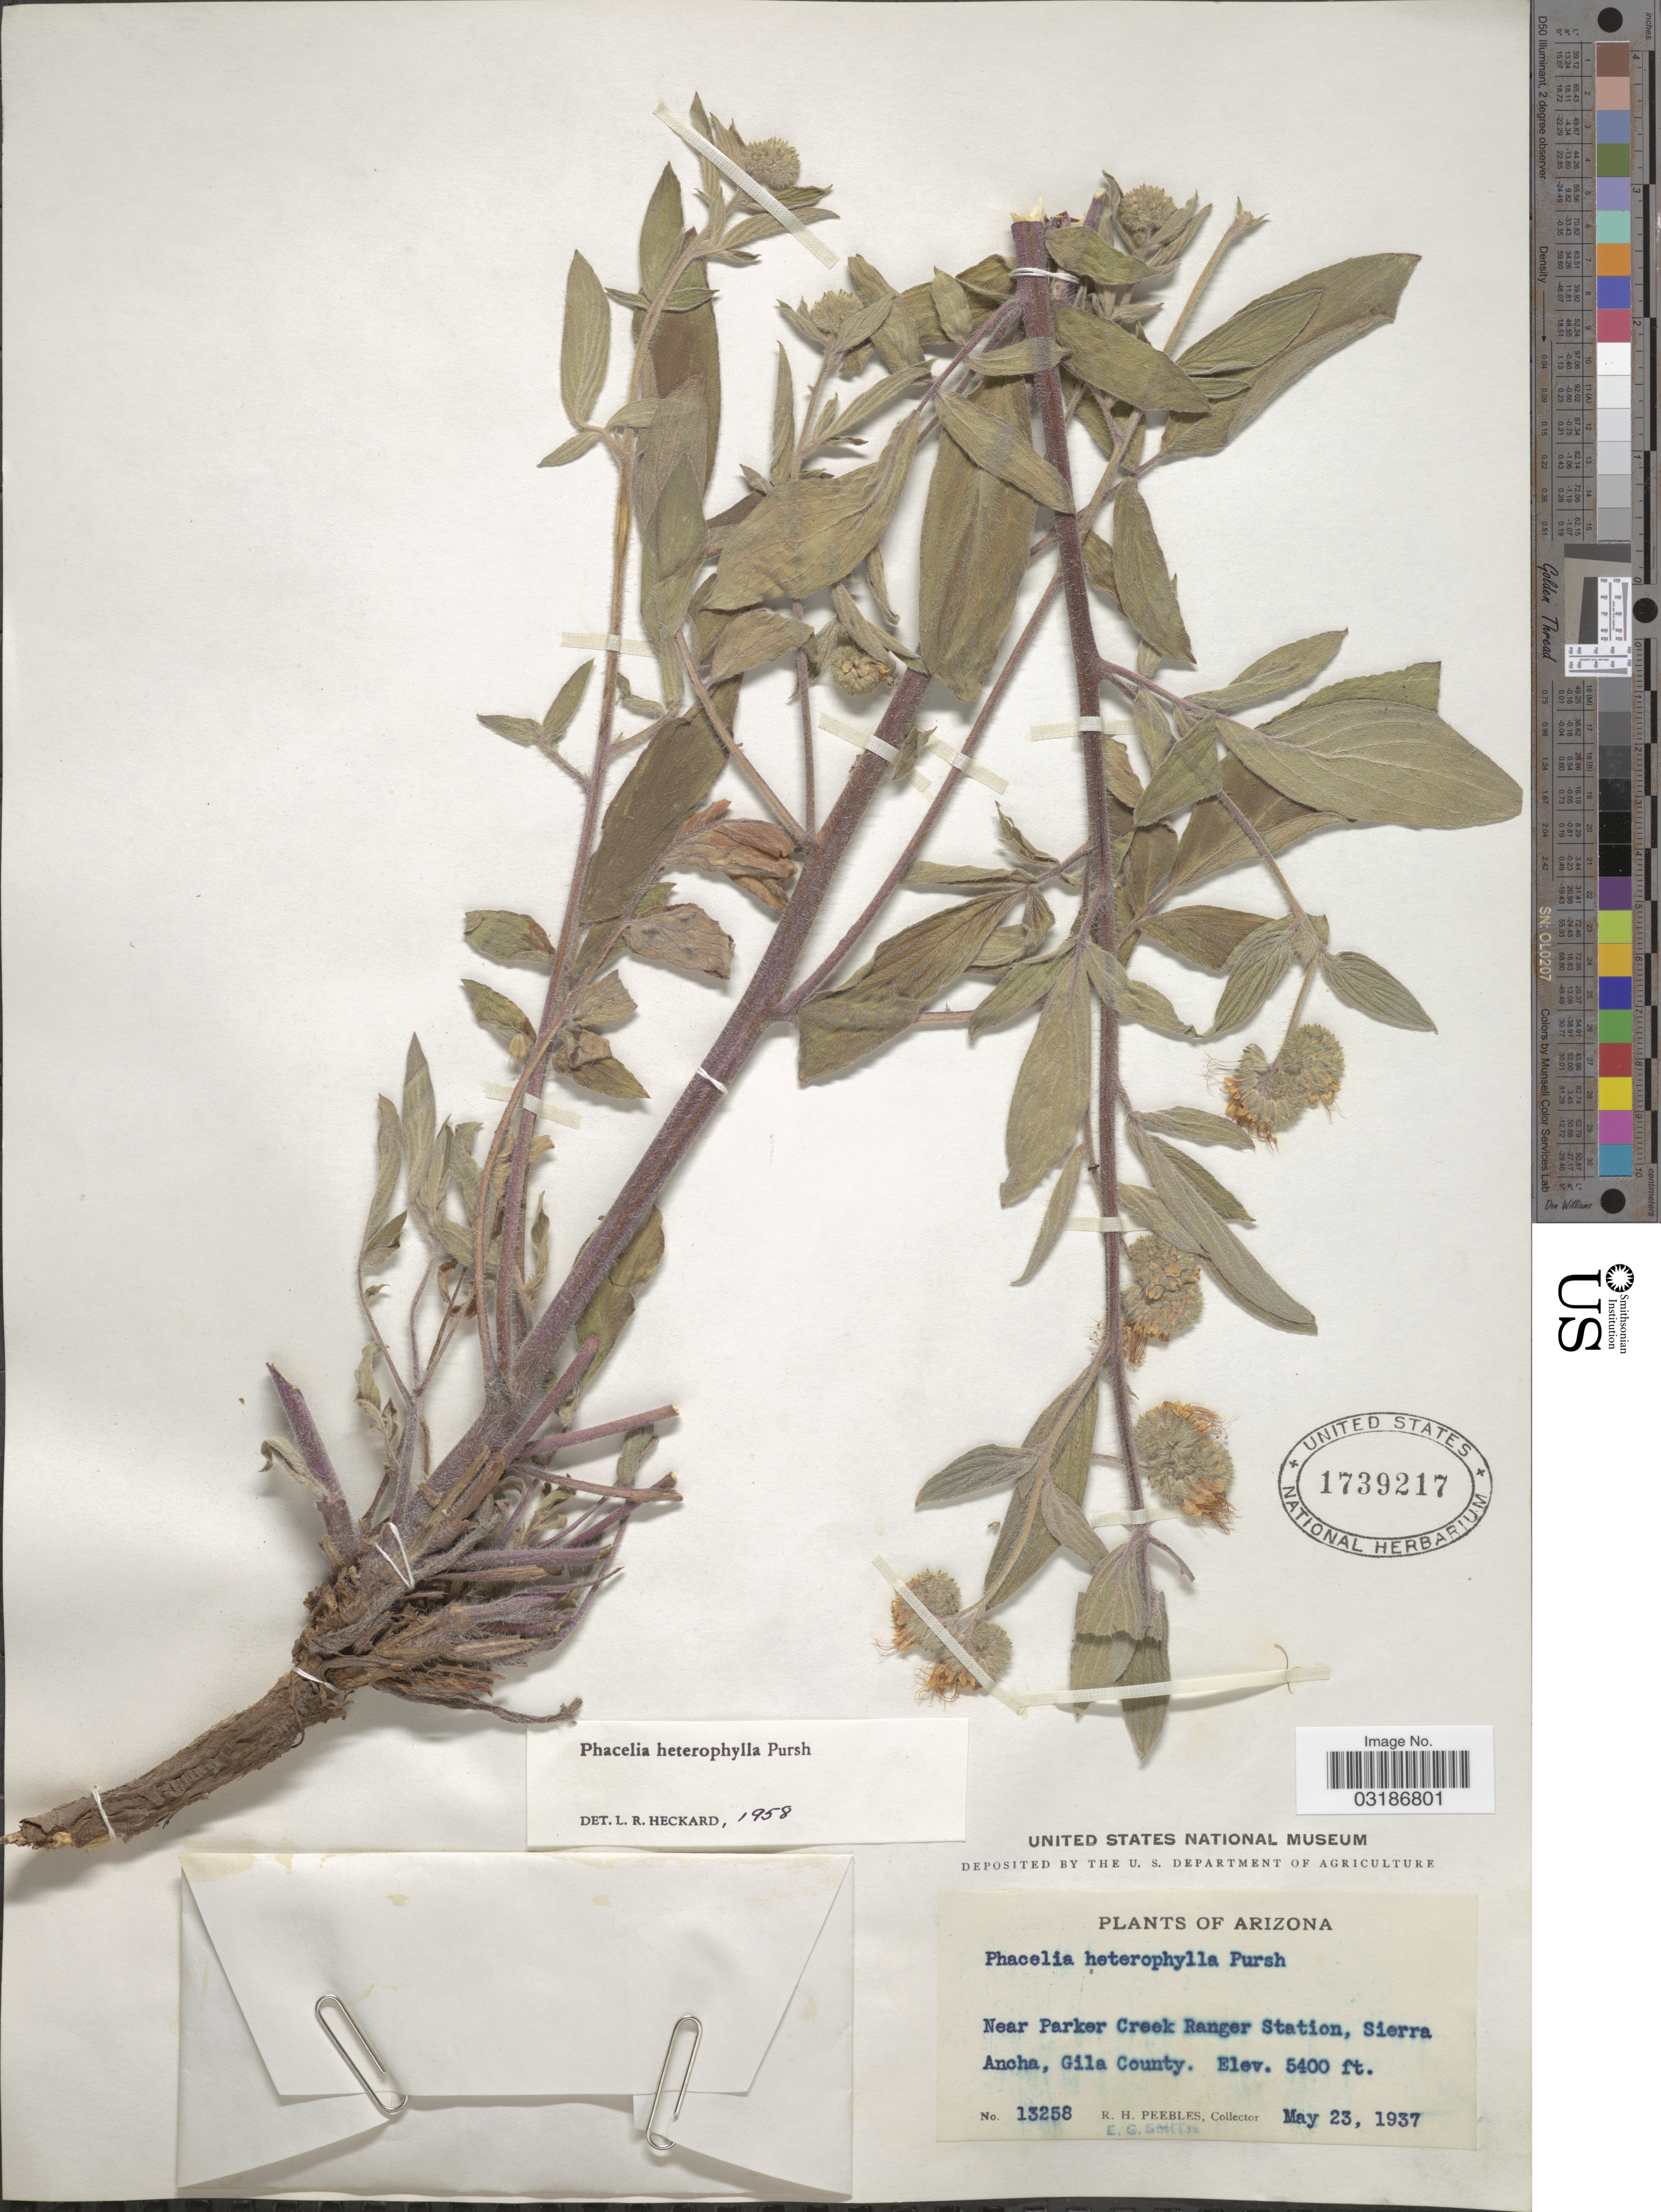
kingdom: Plantae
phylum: Tracheophyta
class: Magnoliopsida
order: Boraginales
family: Hydrophyllaceae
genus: Phacelia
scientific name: Phacelia heterophylla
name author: Pursh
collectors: R. H. Peebles & E. G. Smith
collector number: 13258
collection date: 1937-05-23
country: United States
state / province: Arizona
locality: Near Parker Creek Ranger Station, Sierra Ancha, Gila County.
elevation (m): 1646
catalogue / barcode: US 1739217